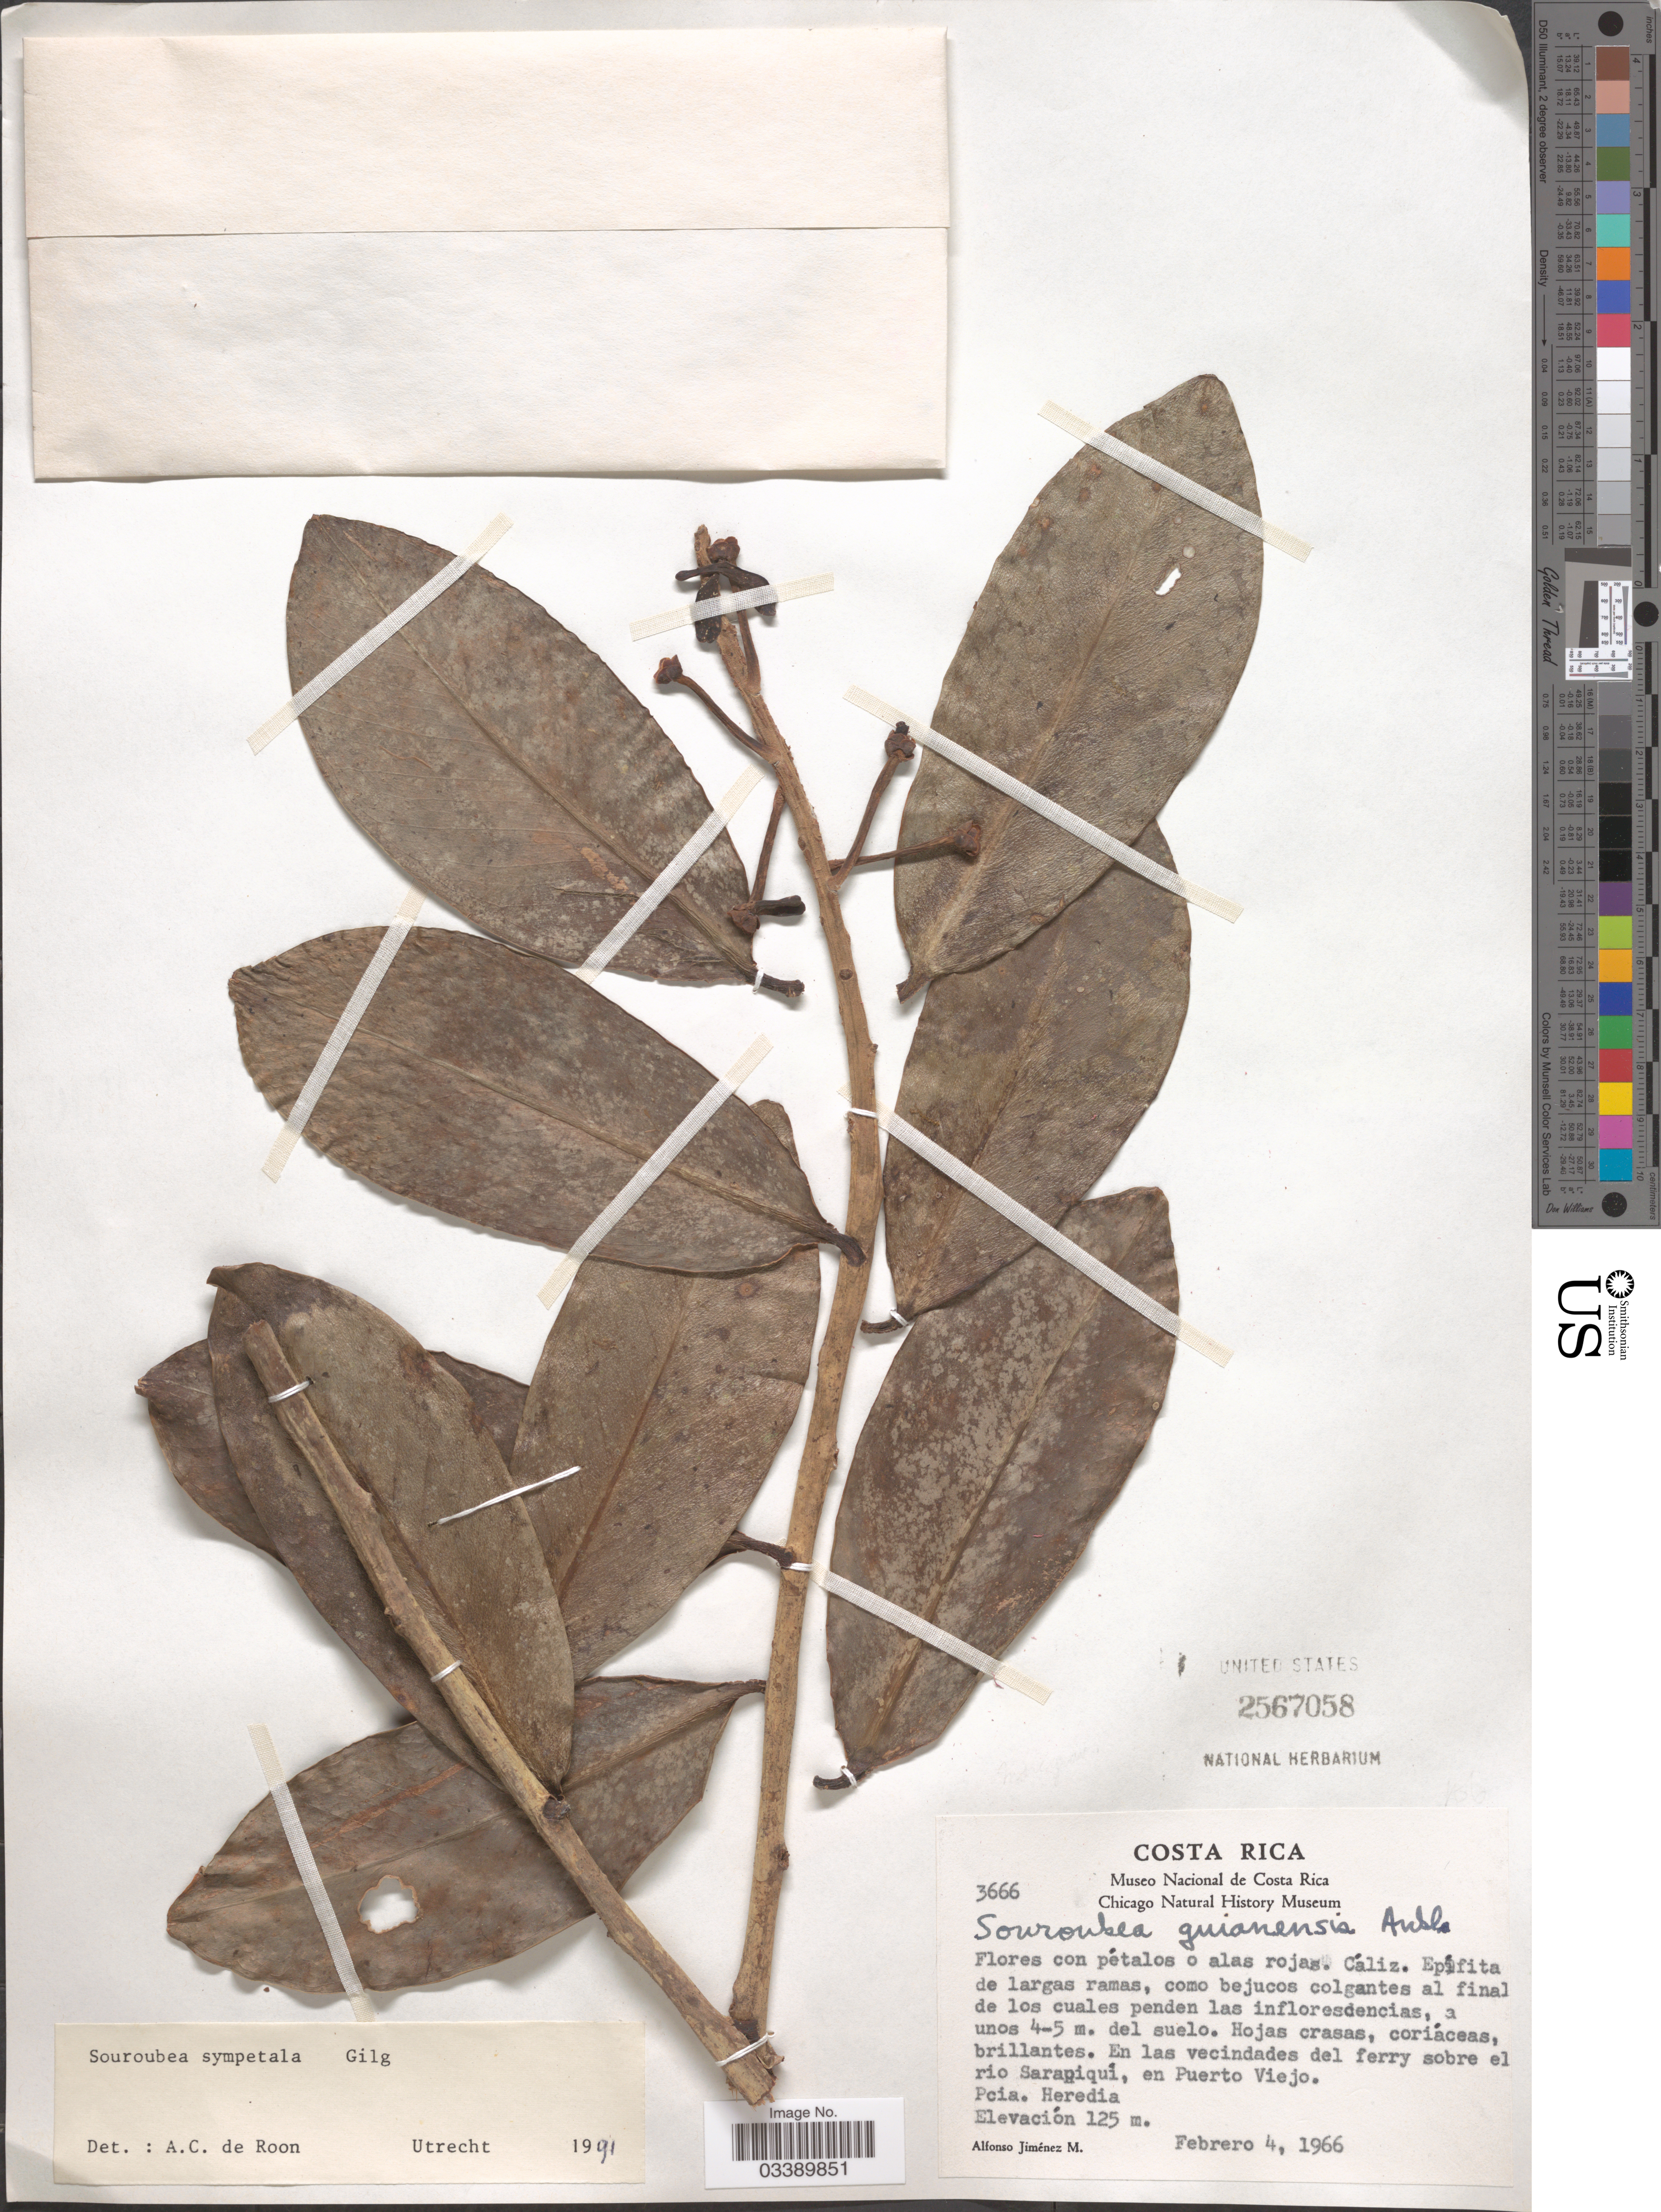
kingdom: Plantae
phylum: Tracheophyta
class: Magnoliopsida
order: Ericales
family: Marcgraviaceae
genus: Souroubea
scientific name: Souroubea sympetala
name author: Gilg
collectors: A. Jimenez M.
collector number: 3666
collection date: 1966-02-04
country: Costa Rica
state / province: Heredia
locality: En las vecindades del ferry sobre el rio Sarapiquí, en Puerto Viejo.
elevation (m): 125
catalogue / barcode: US 2567058